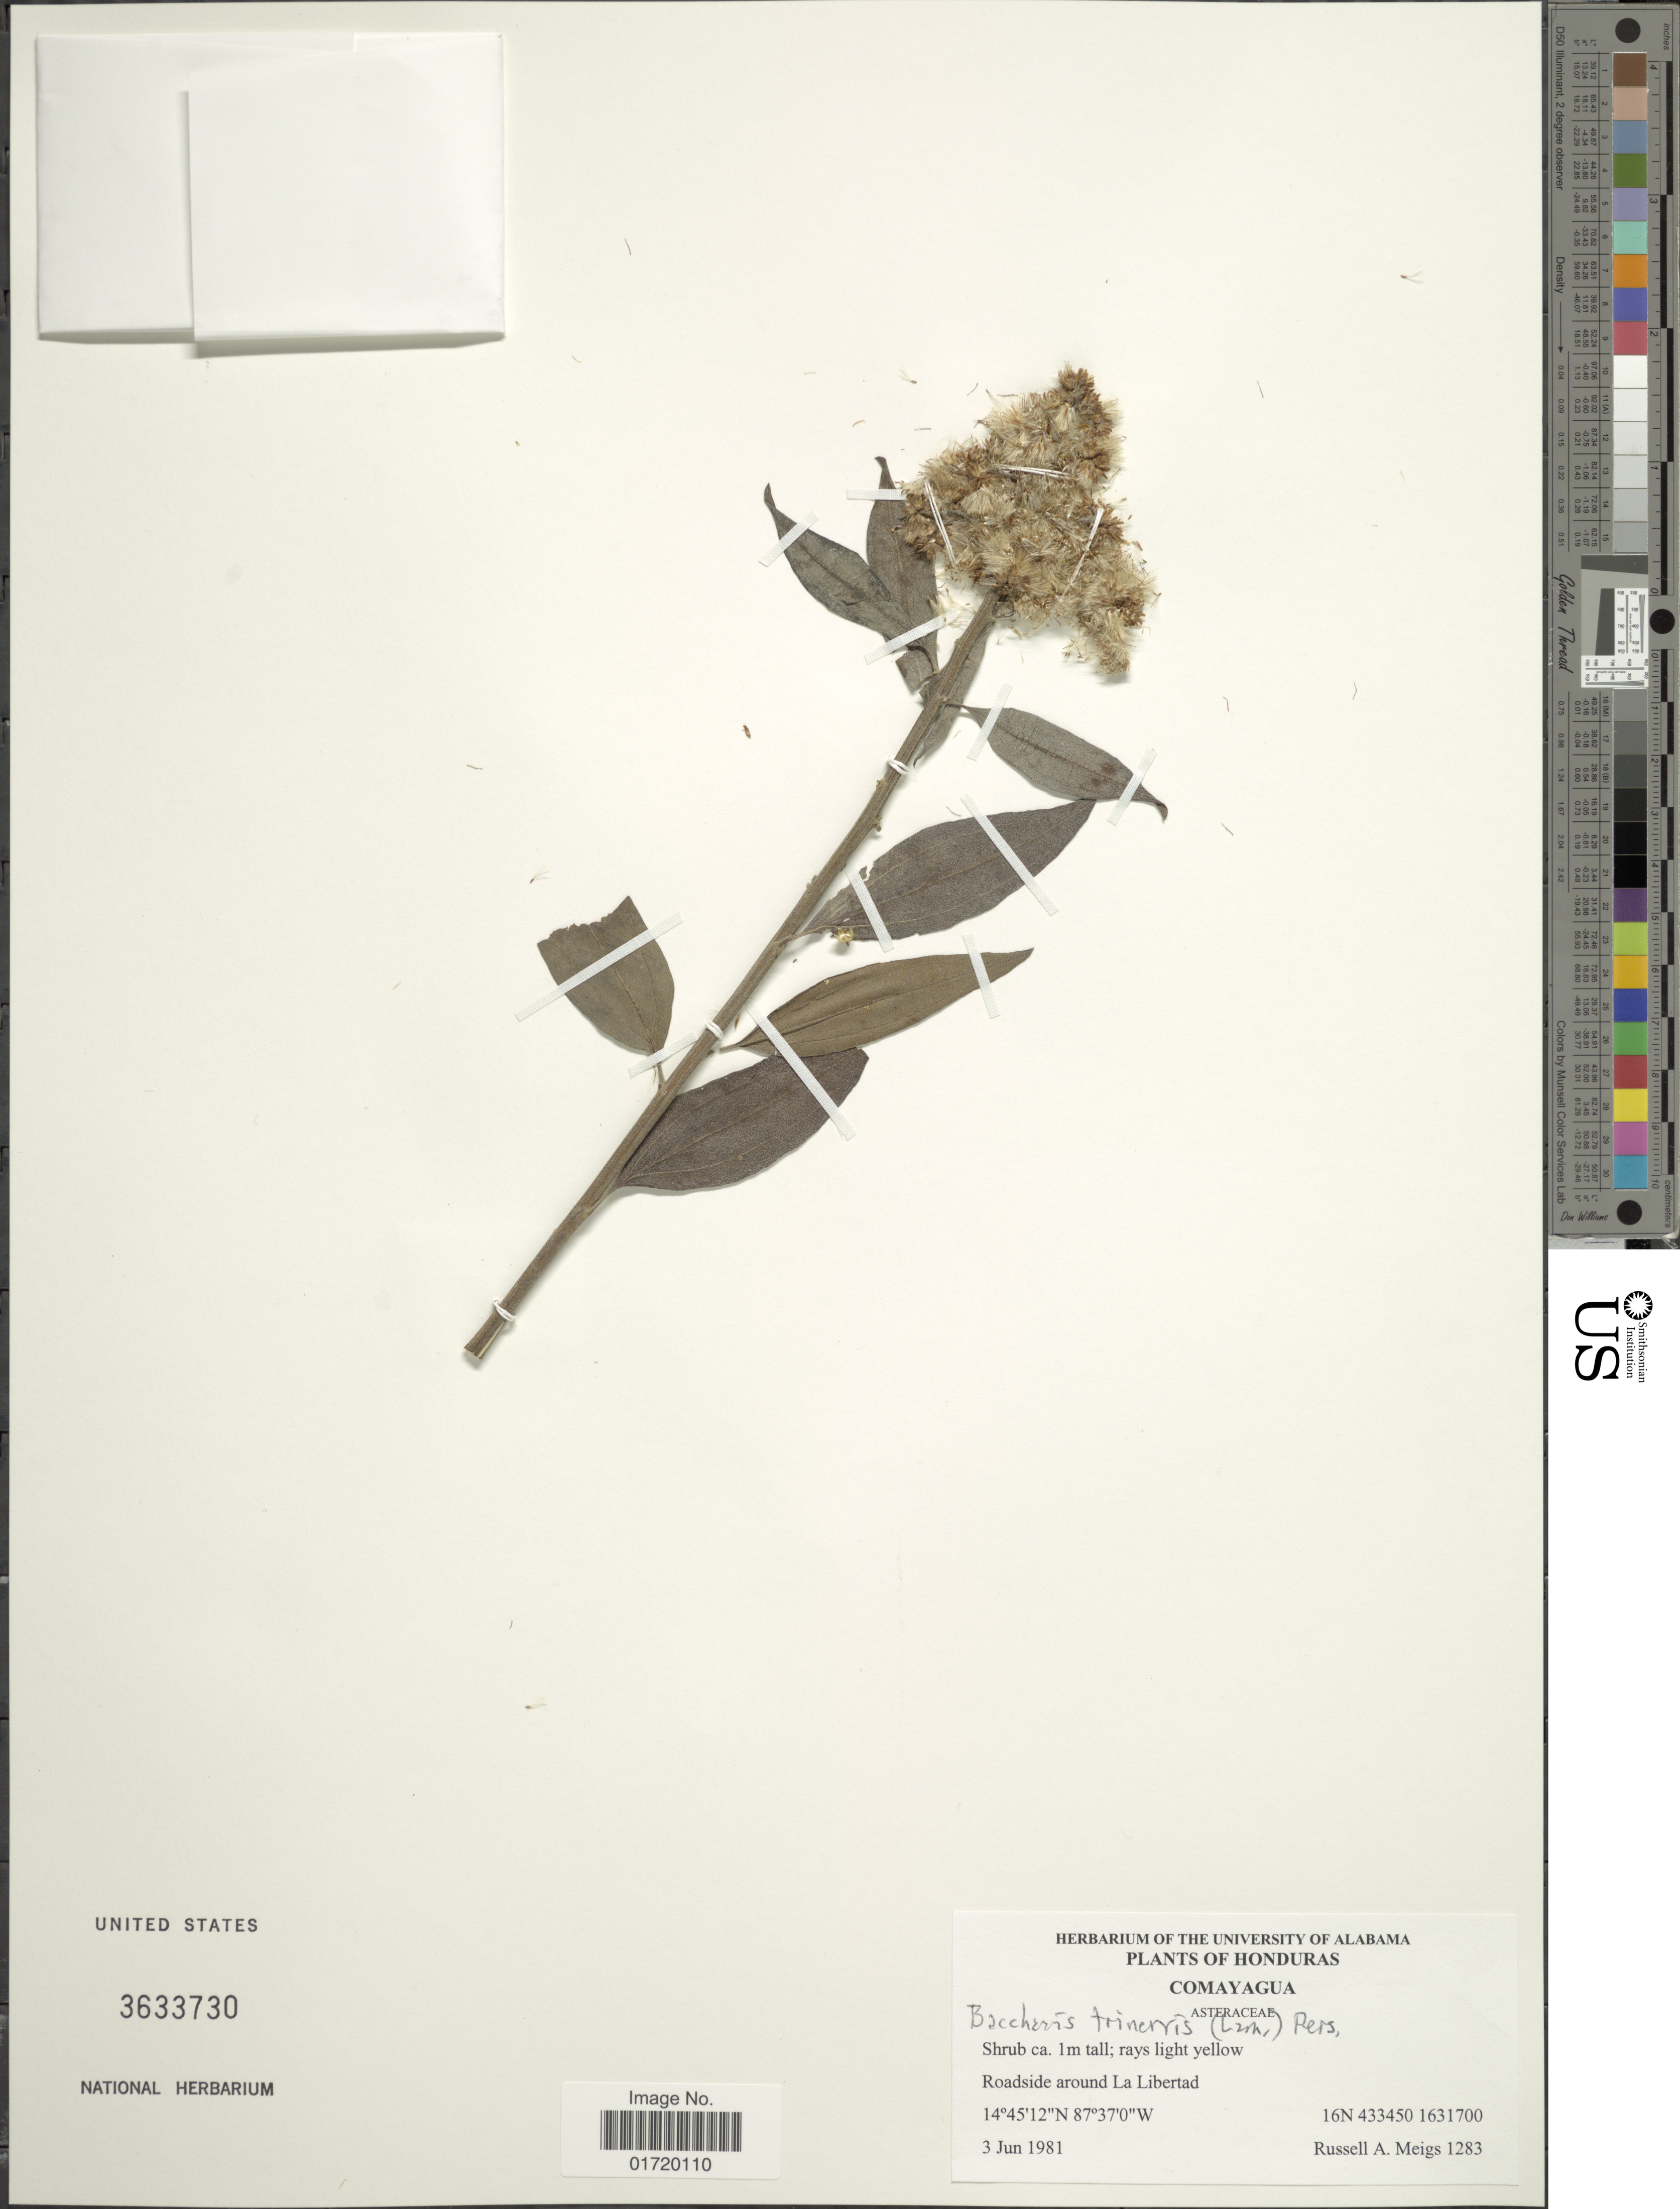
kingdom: Plantae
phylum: Tracheophyta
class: Magnoliopsida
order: Asterales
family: Asteraceae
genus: Baccharis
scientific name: Baccharis trinervis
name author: (Lam.) Pers.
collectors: R. Meigs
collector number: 1283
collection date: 1981-06-03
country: Honduras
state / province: Comayagua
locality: Roadside around La Libertad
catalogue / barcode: US 3633730